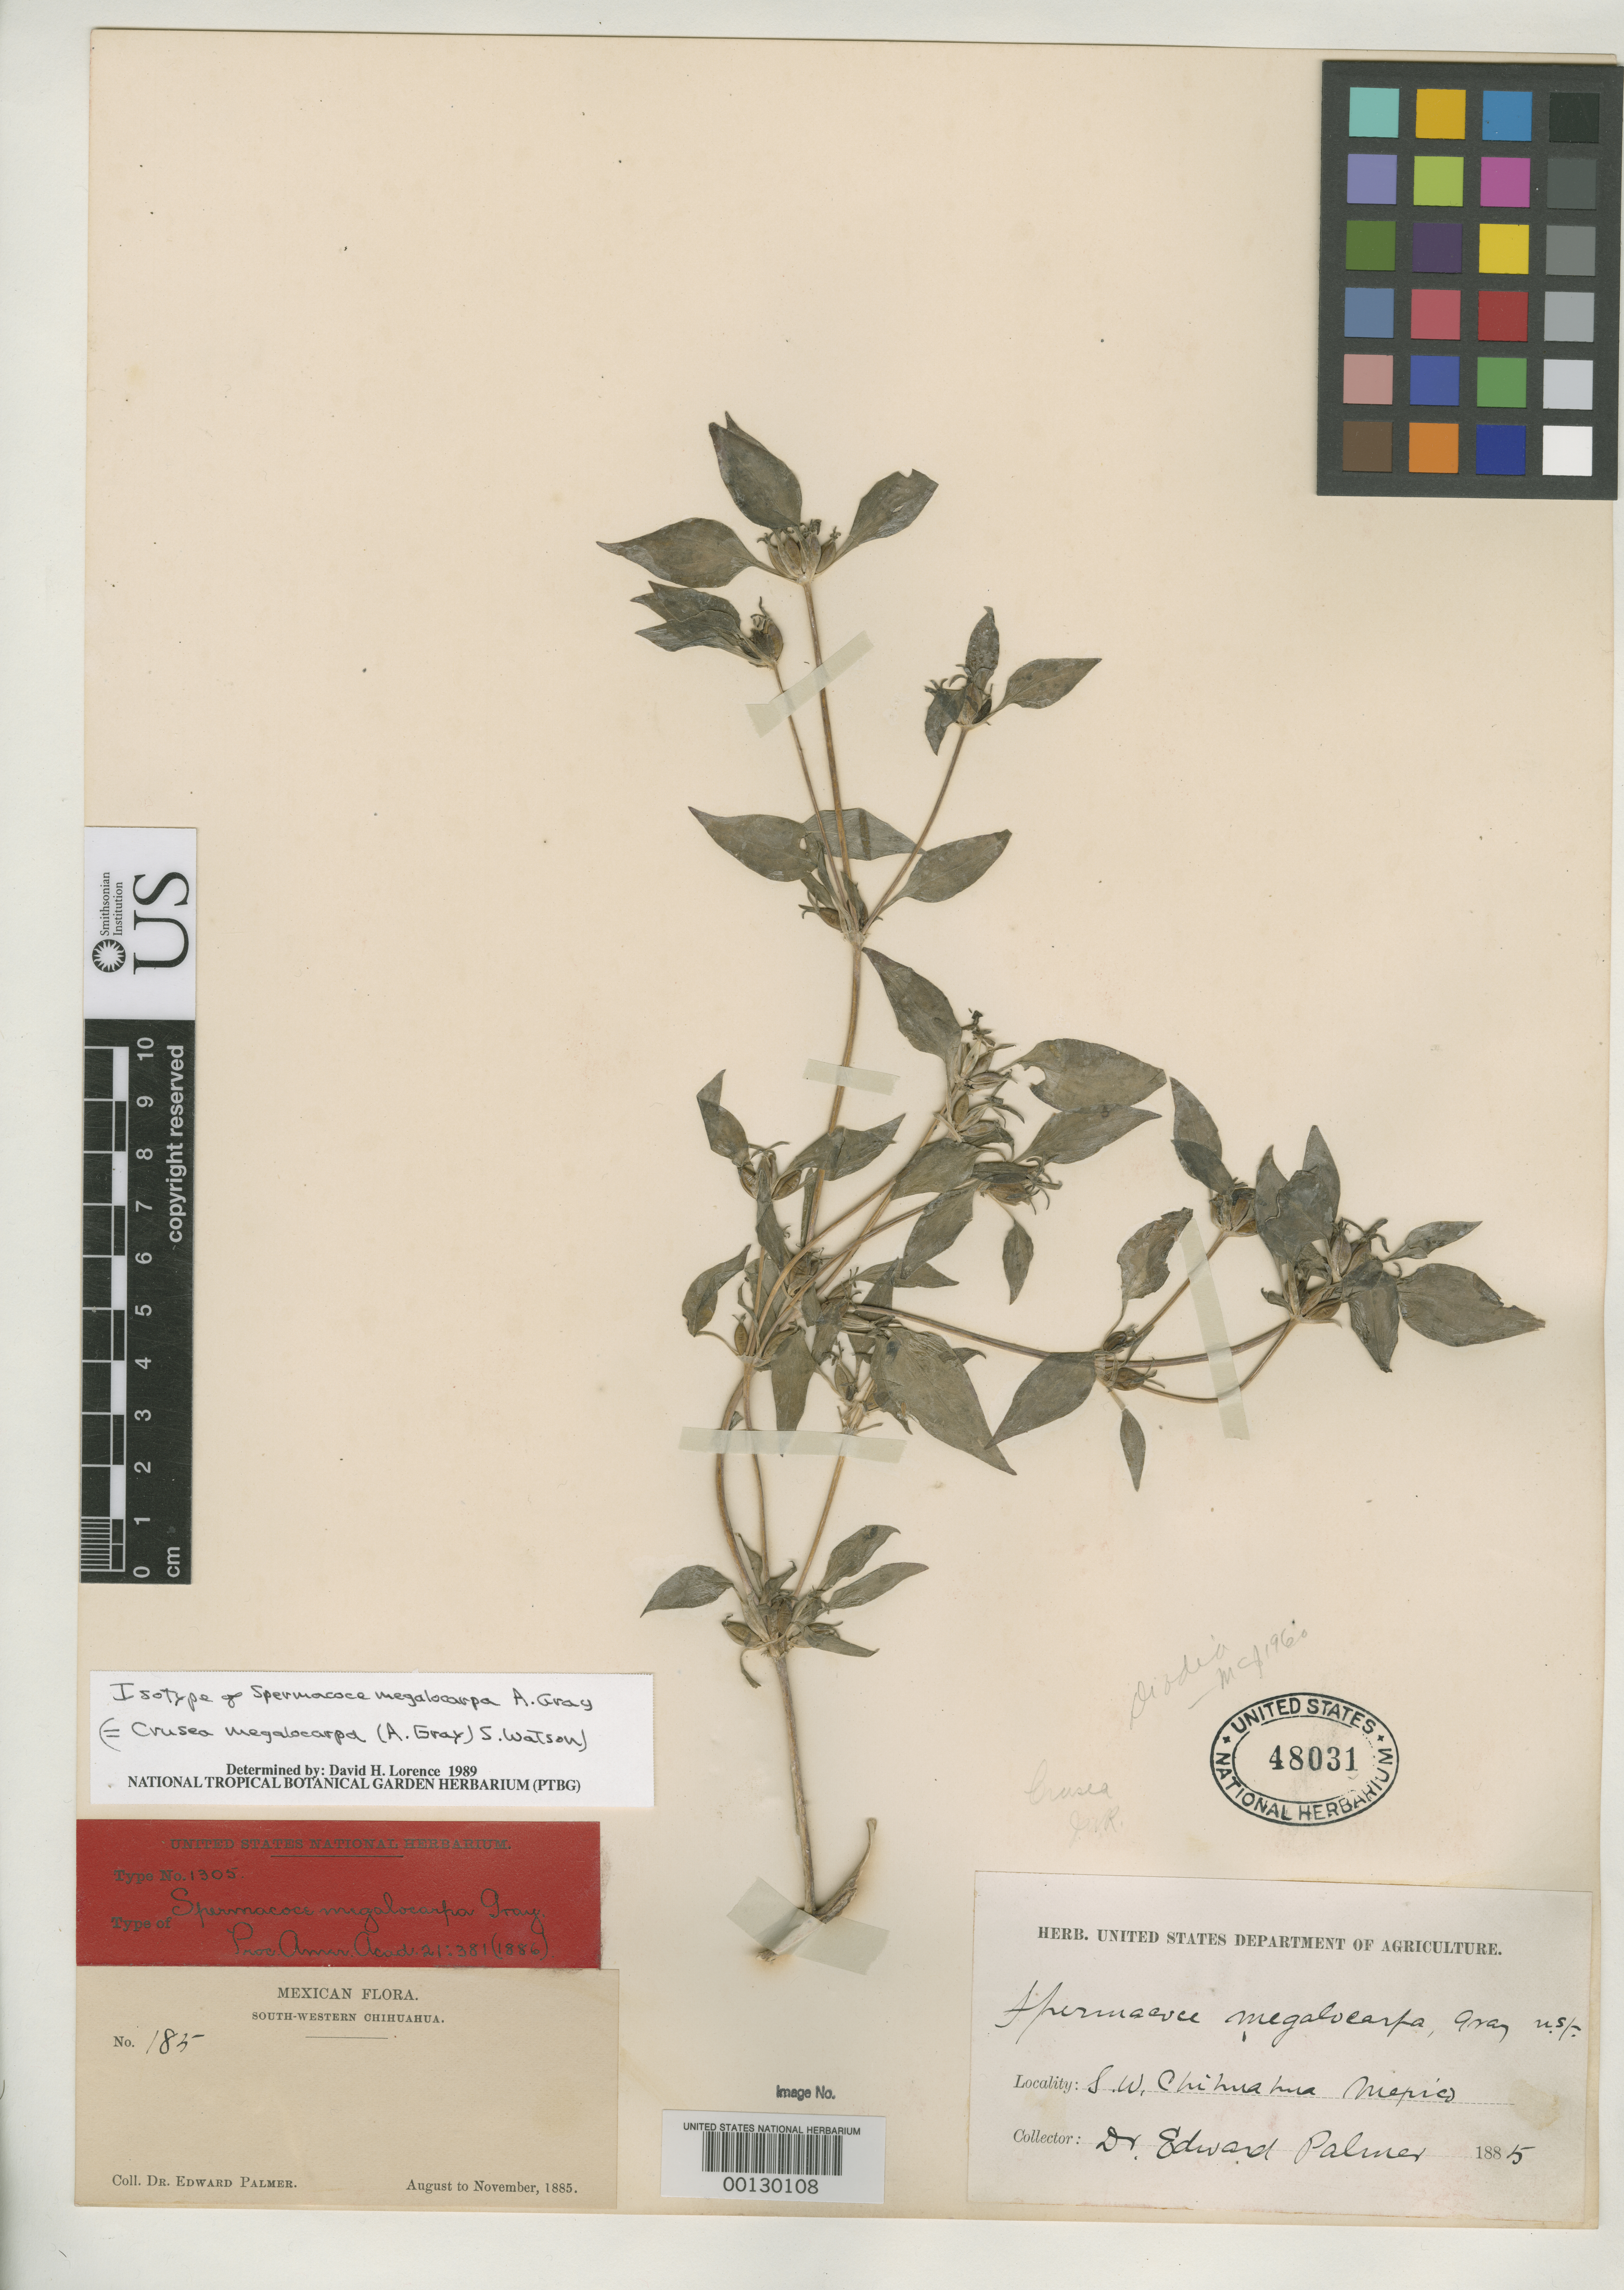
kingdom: Plantae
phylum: Tracheophyta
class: Magnoliopsida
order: Gentianales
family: Rubiaceae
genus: Spermacoce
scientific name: Spermacoce megalocarpa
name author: A. Gray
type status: Isotype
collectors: E. Palmer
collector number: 185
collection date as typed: Aug 1885 to -- Nov 1885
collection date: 1885-08/1885-11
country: Mexico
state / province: Chihuahua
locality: Above Batopilas.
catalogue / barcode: US 48031